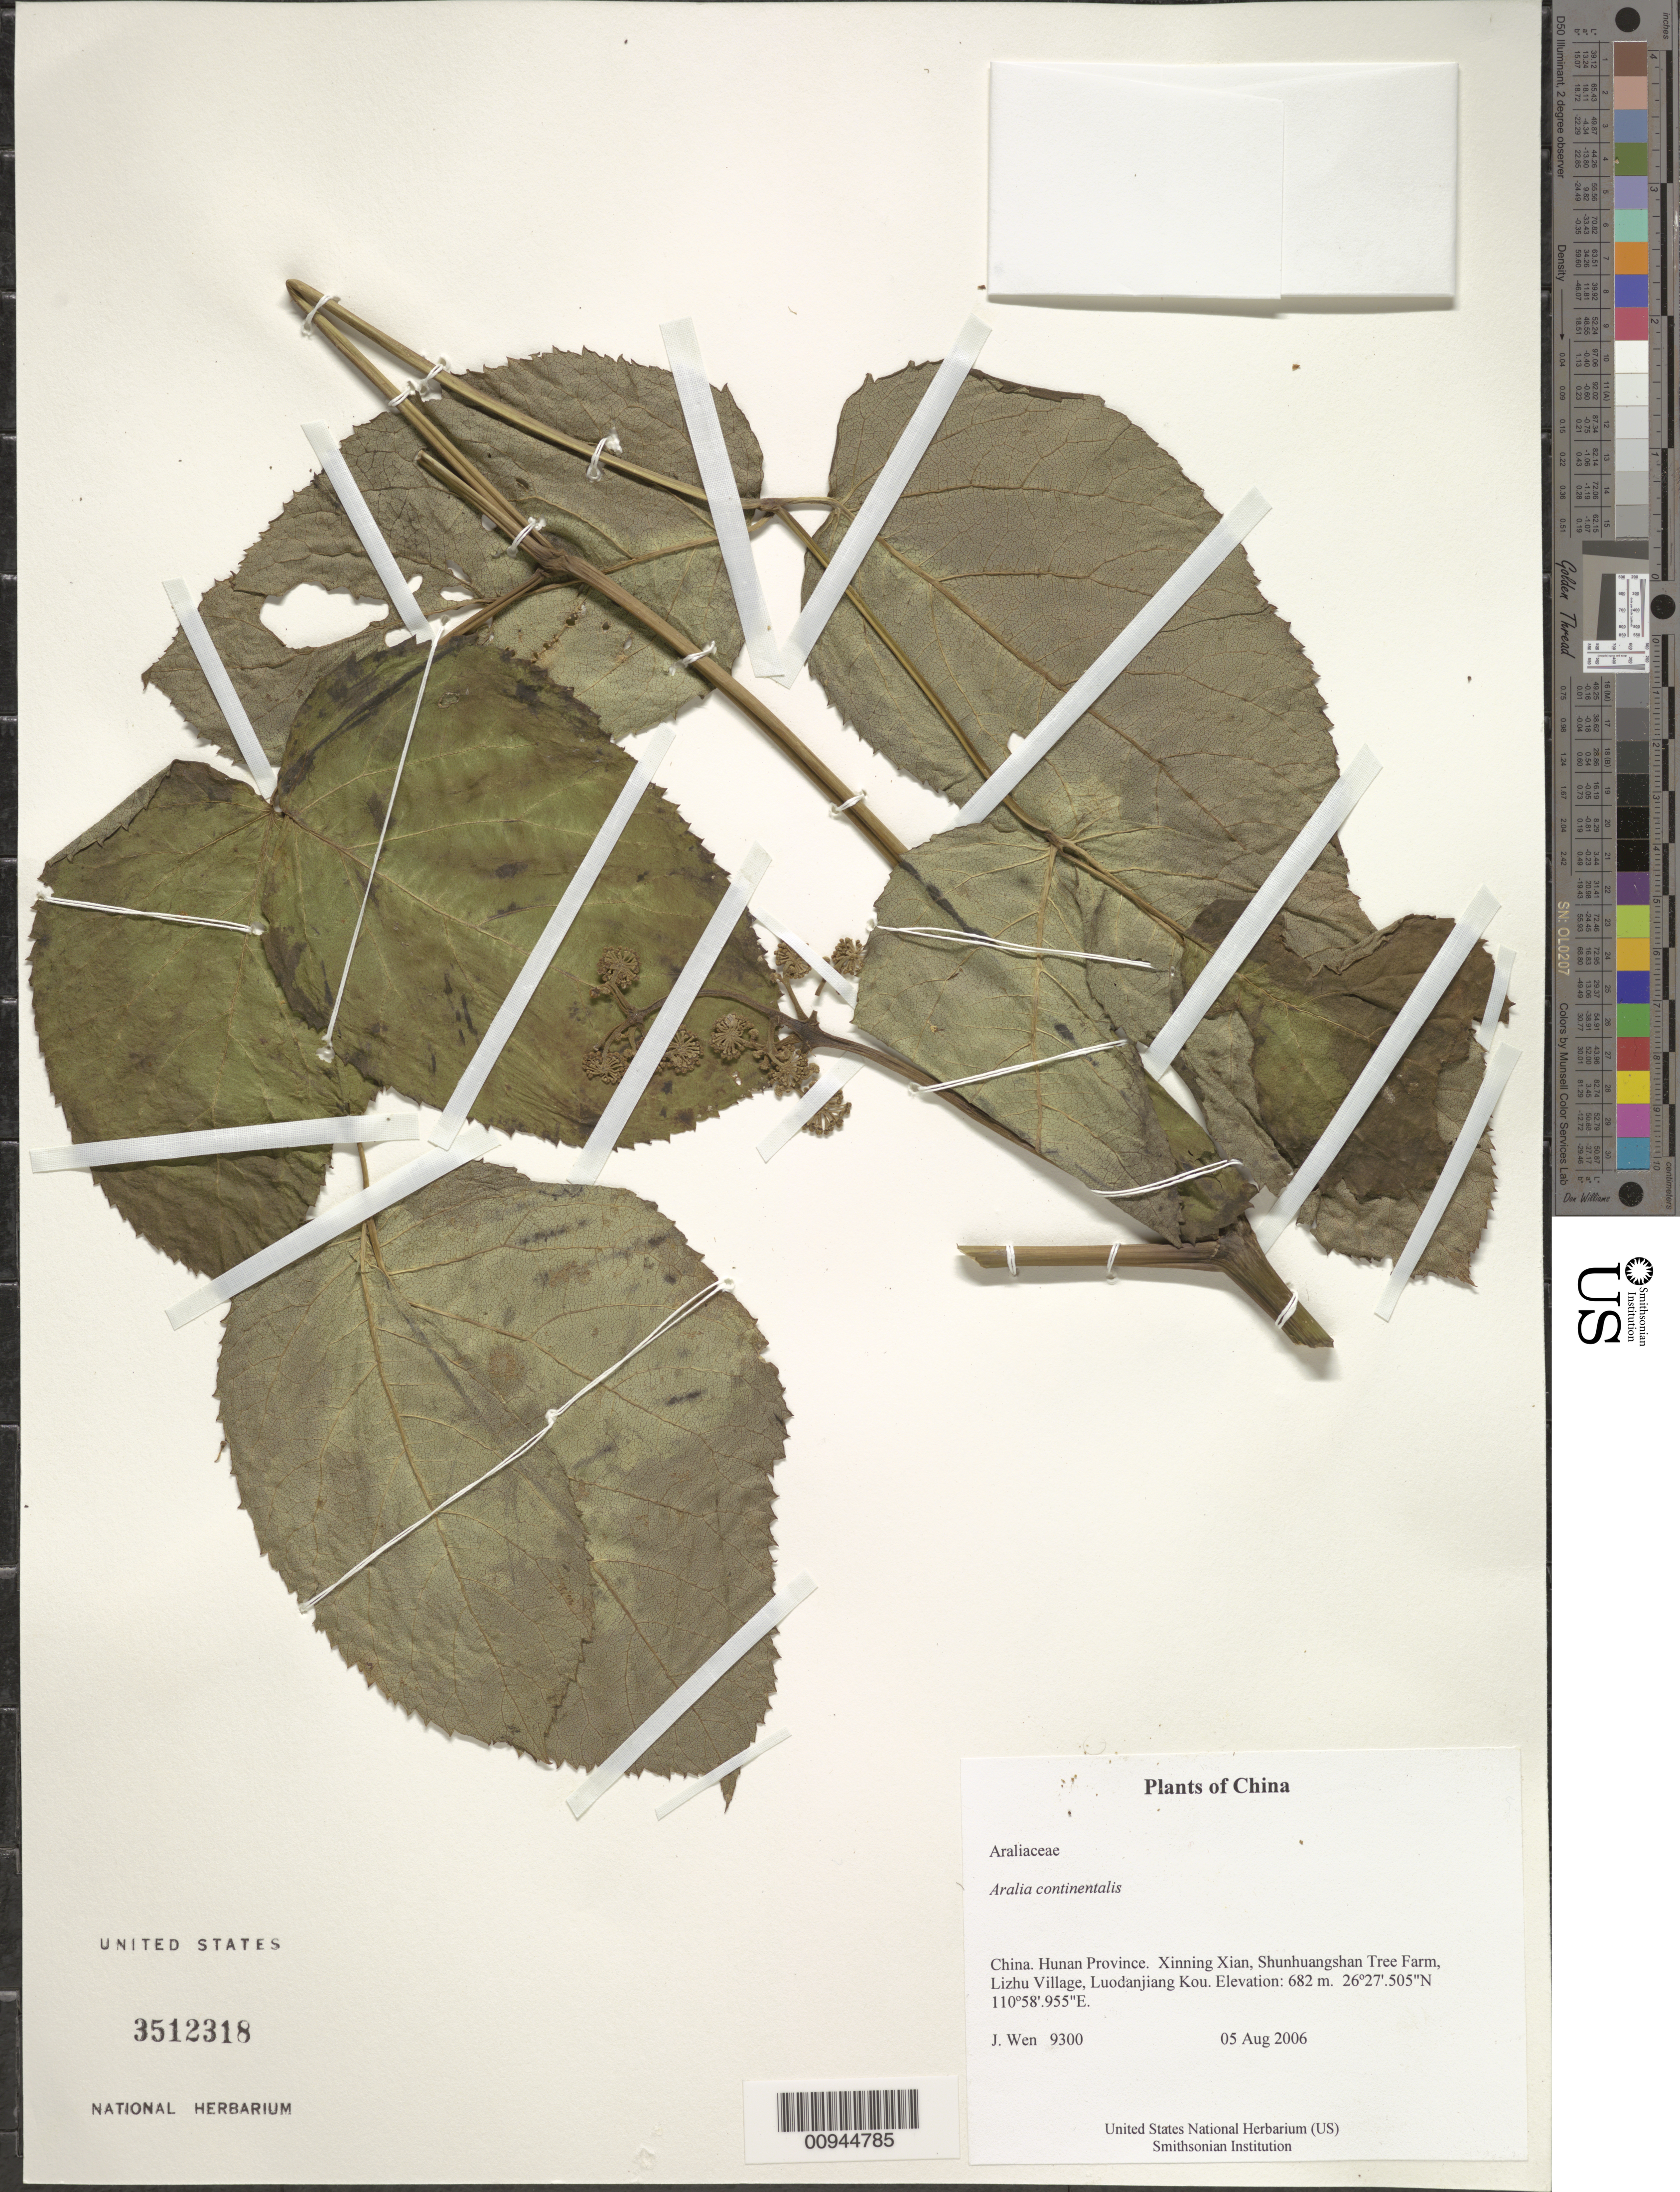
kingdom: Plantae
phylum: Tracheophyta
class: Magnoliopsida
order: Apiales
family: Araliaceae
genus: Aralia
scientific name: Aralia continentalis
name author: Kitag.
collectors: J. Wen & S. Wu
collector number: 9300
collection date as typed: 05 Aug 2006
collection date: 2006-08-05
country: China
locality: Hunan Province. Xinning Xian, Shunhuangshan Tree Farm, Lizhu Village, Luodanjiang Kou.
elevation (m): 682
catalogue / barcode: US 3512318